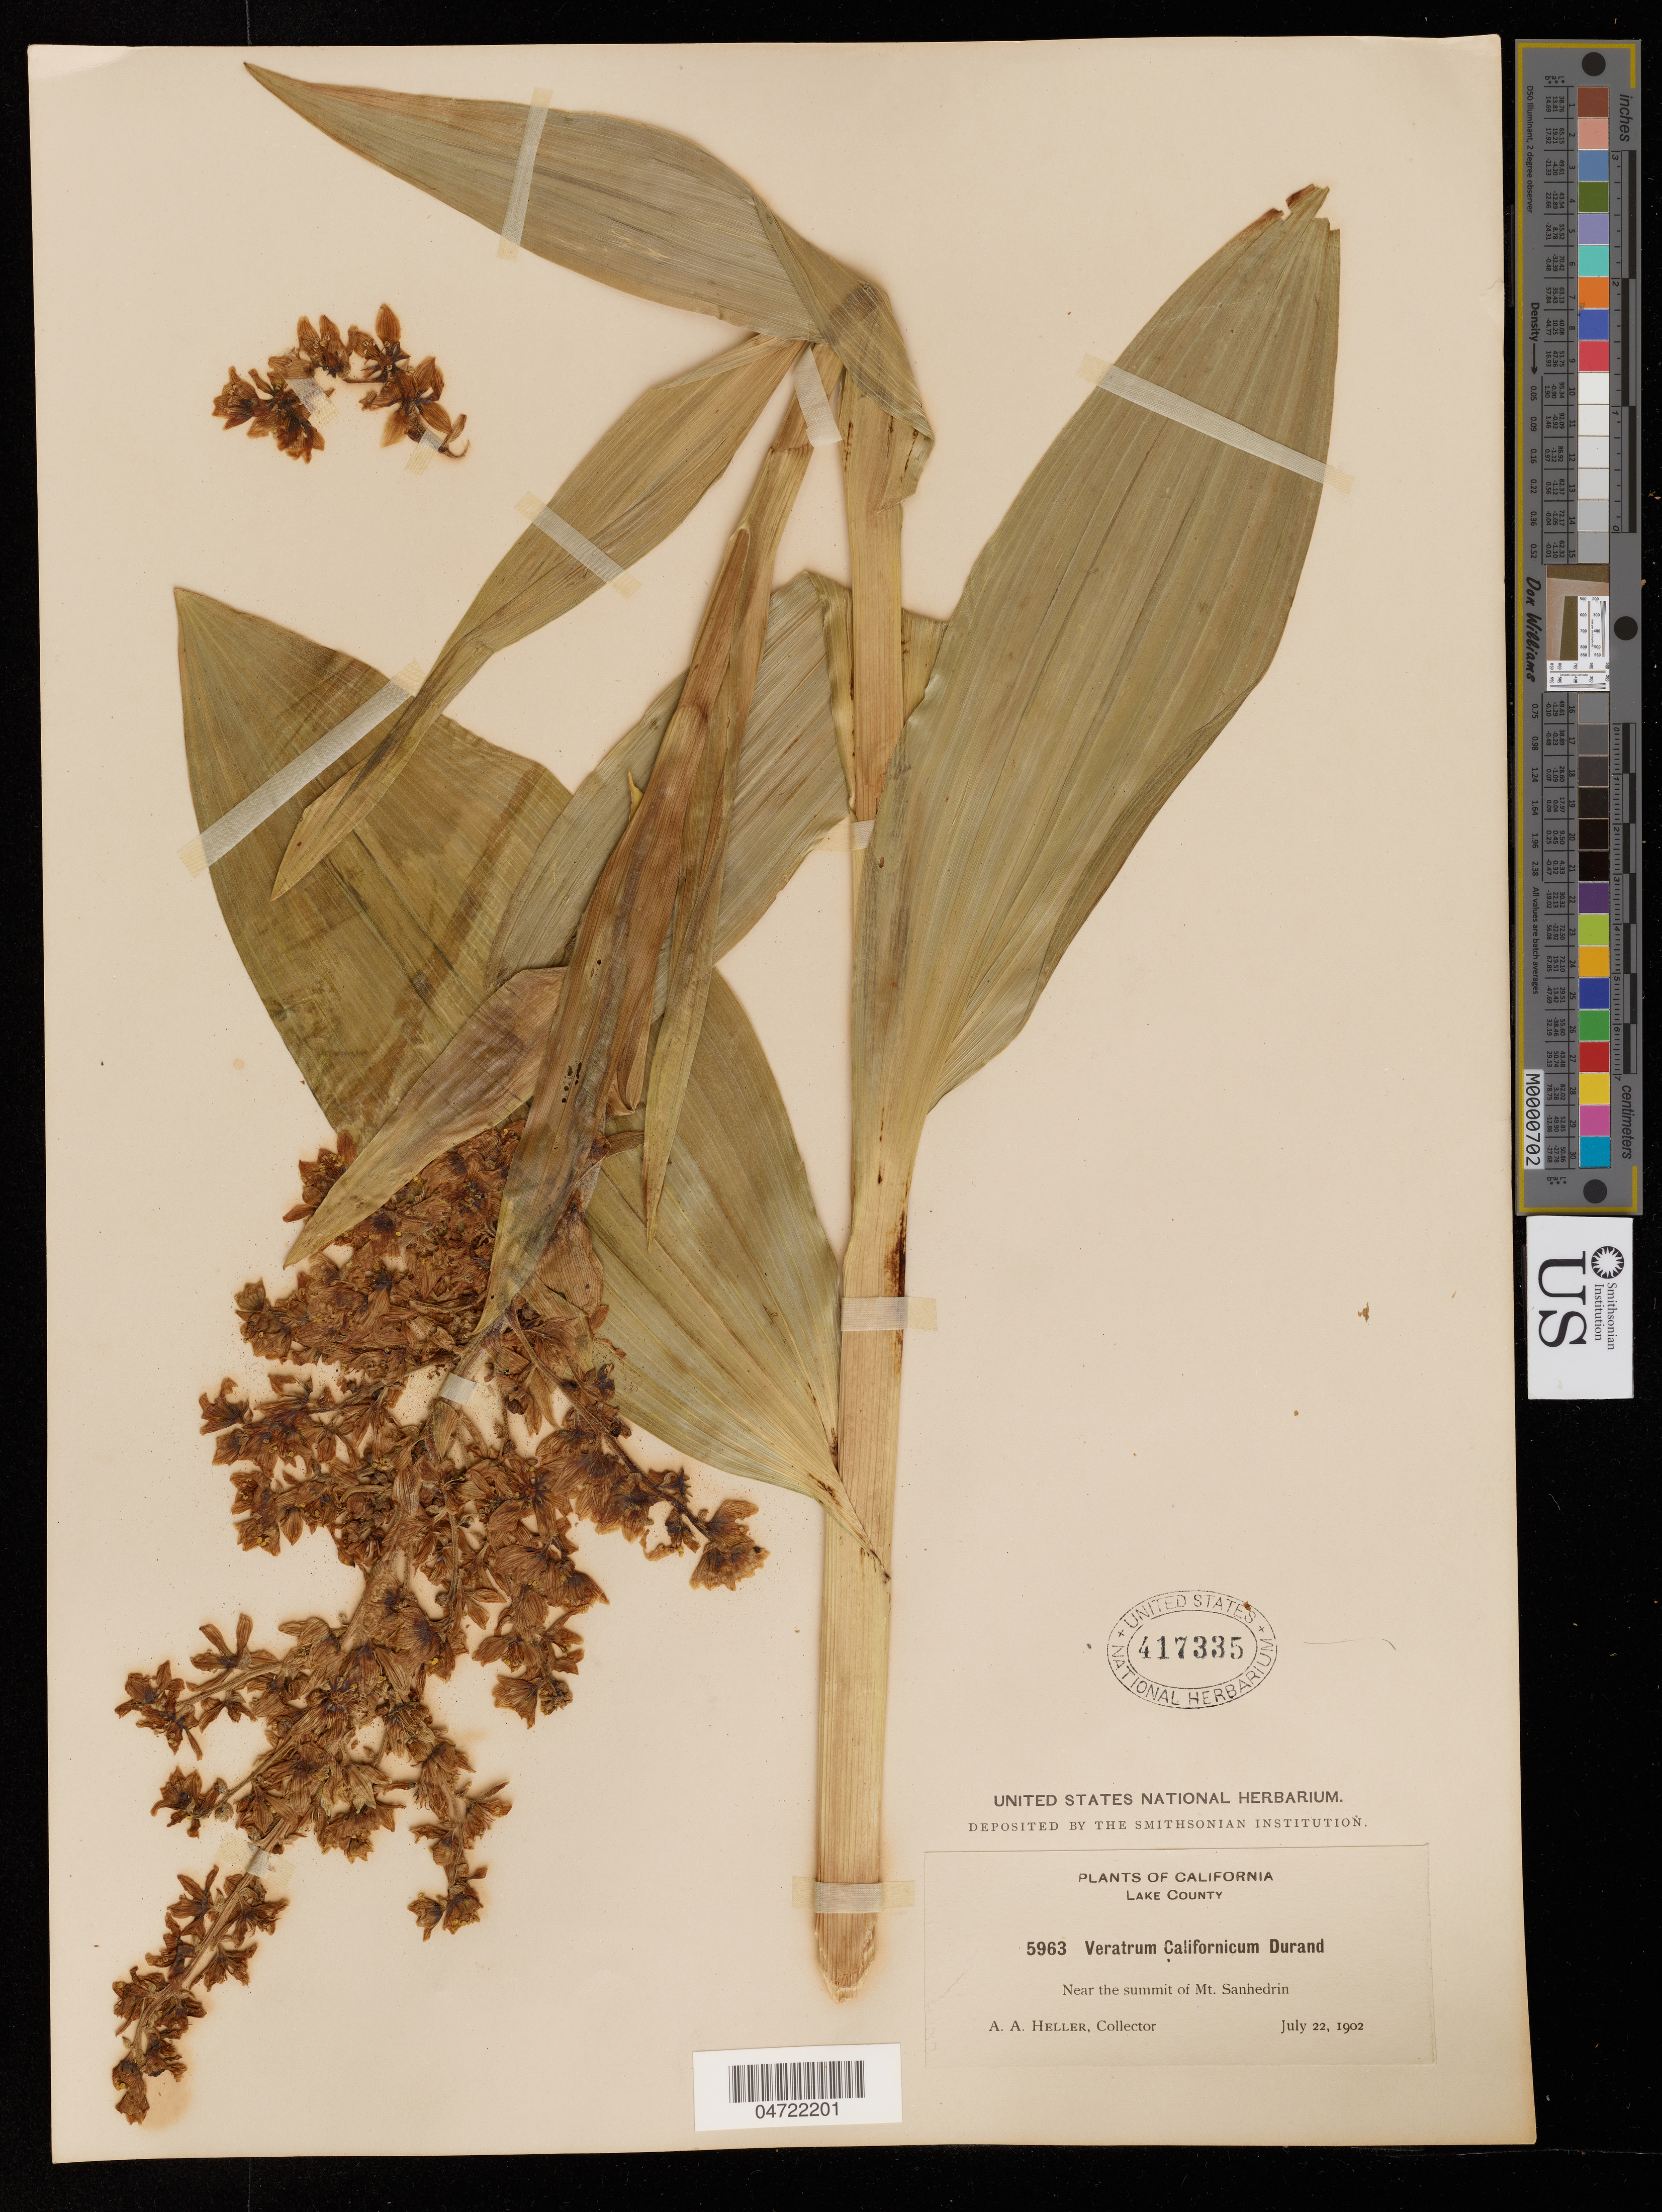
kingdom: Plantae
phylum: Tracheophyta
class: Liliopsida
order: Liliales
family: Melanthiaceae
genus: Veratrum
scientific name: Veratrum californicum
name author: Durand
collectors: A. A. Heller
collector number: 5963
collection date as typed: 22 Jul 1902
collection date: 1902-07-22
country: United States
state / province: California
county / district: Lake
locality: Mt. Sanhedrin.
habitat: Near the summit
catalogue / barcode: US 417335